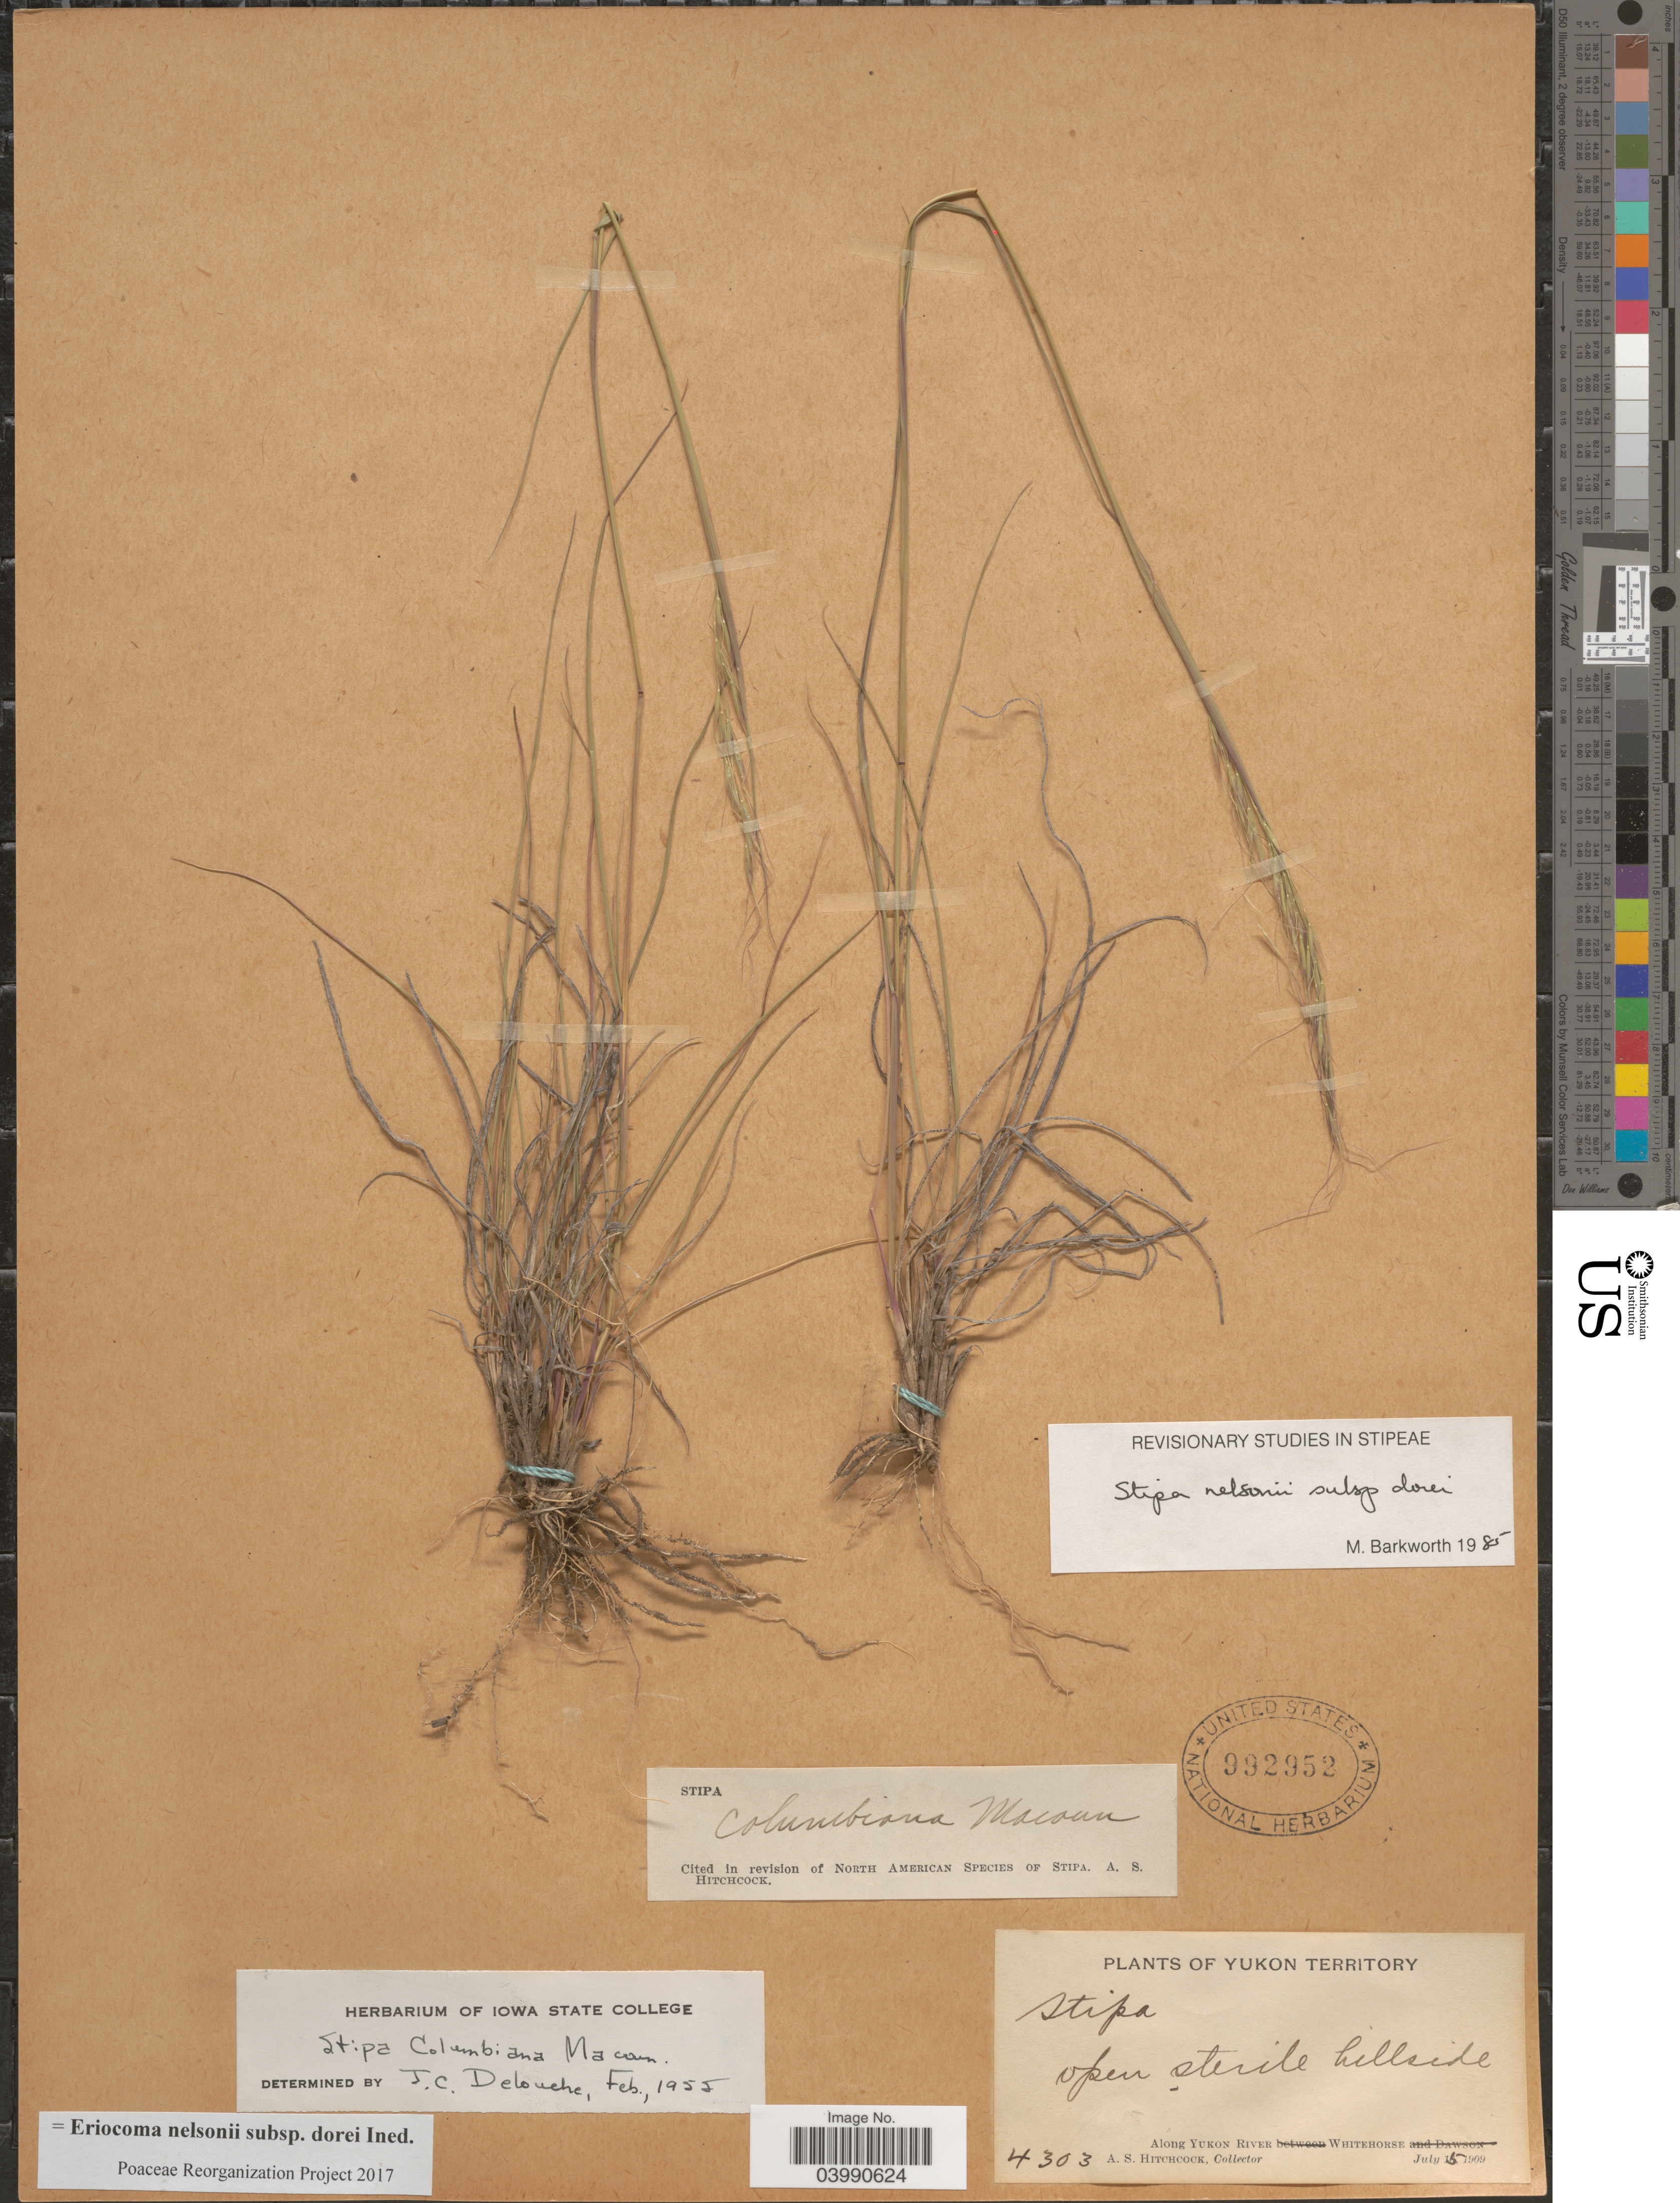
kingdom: Plantae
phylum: Tracheophyta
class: Liliopsida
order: Poales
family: Poaceae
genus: Eriocoma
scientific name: Eriocoma nelsonii subsp. dorei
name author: (Barkworth & J. Maze) Romasch.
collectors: A. S. Hitchcock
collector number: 4303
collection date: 1909-07-15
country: Canada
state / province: Yukon Territory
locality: Along Yukon River Whitehorse.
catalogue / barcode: US 992952